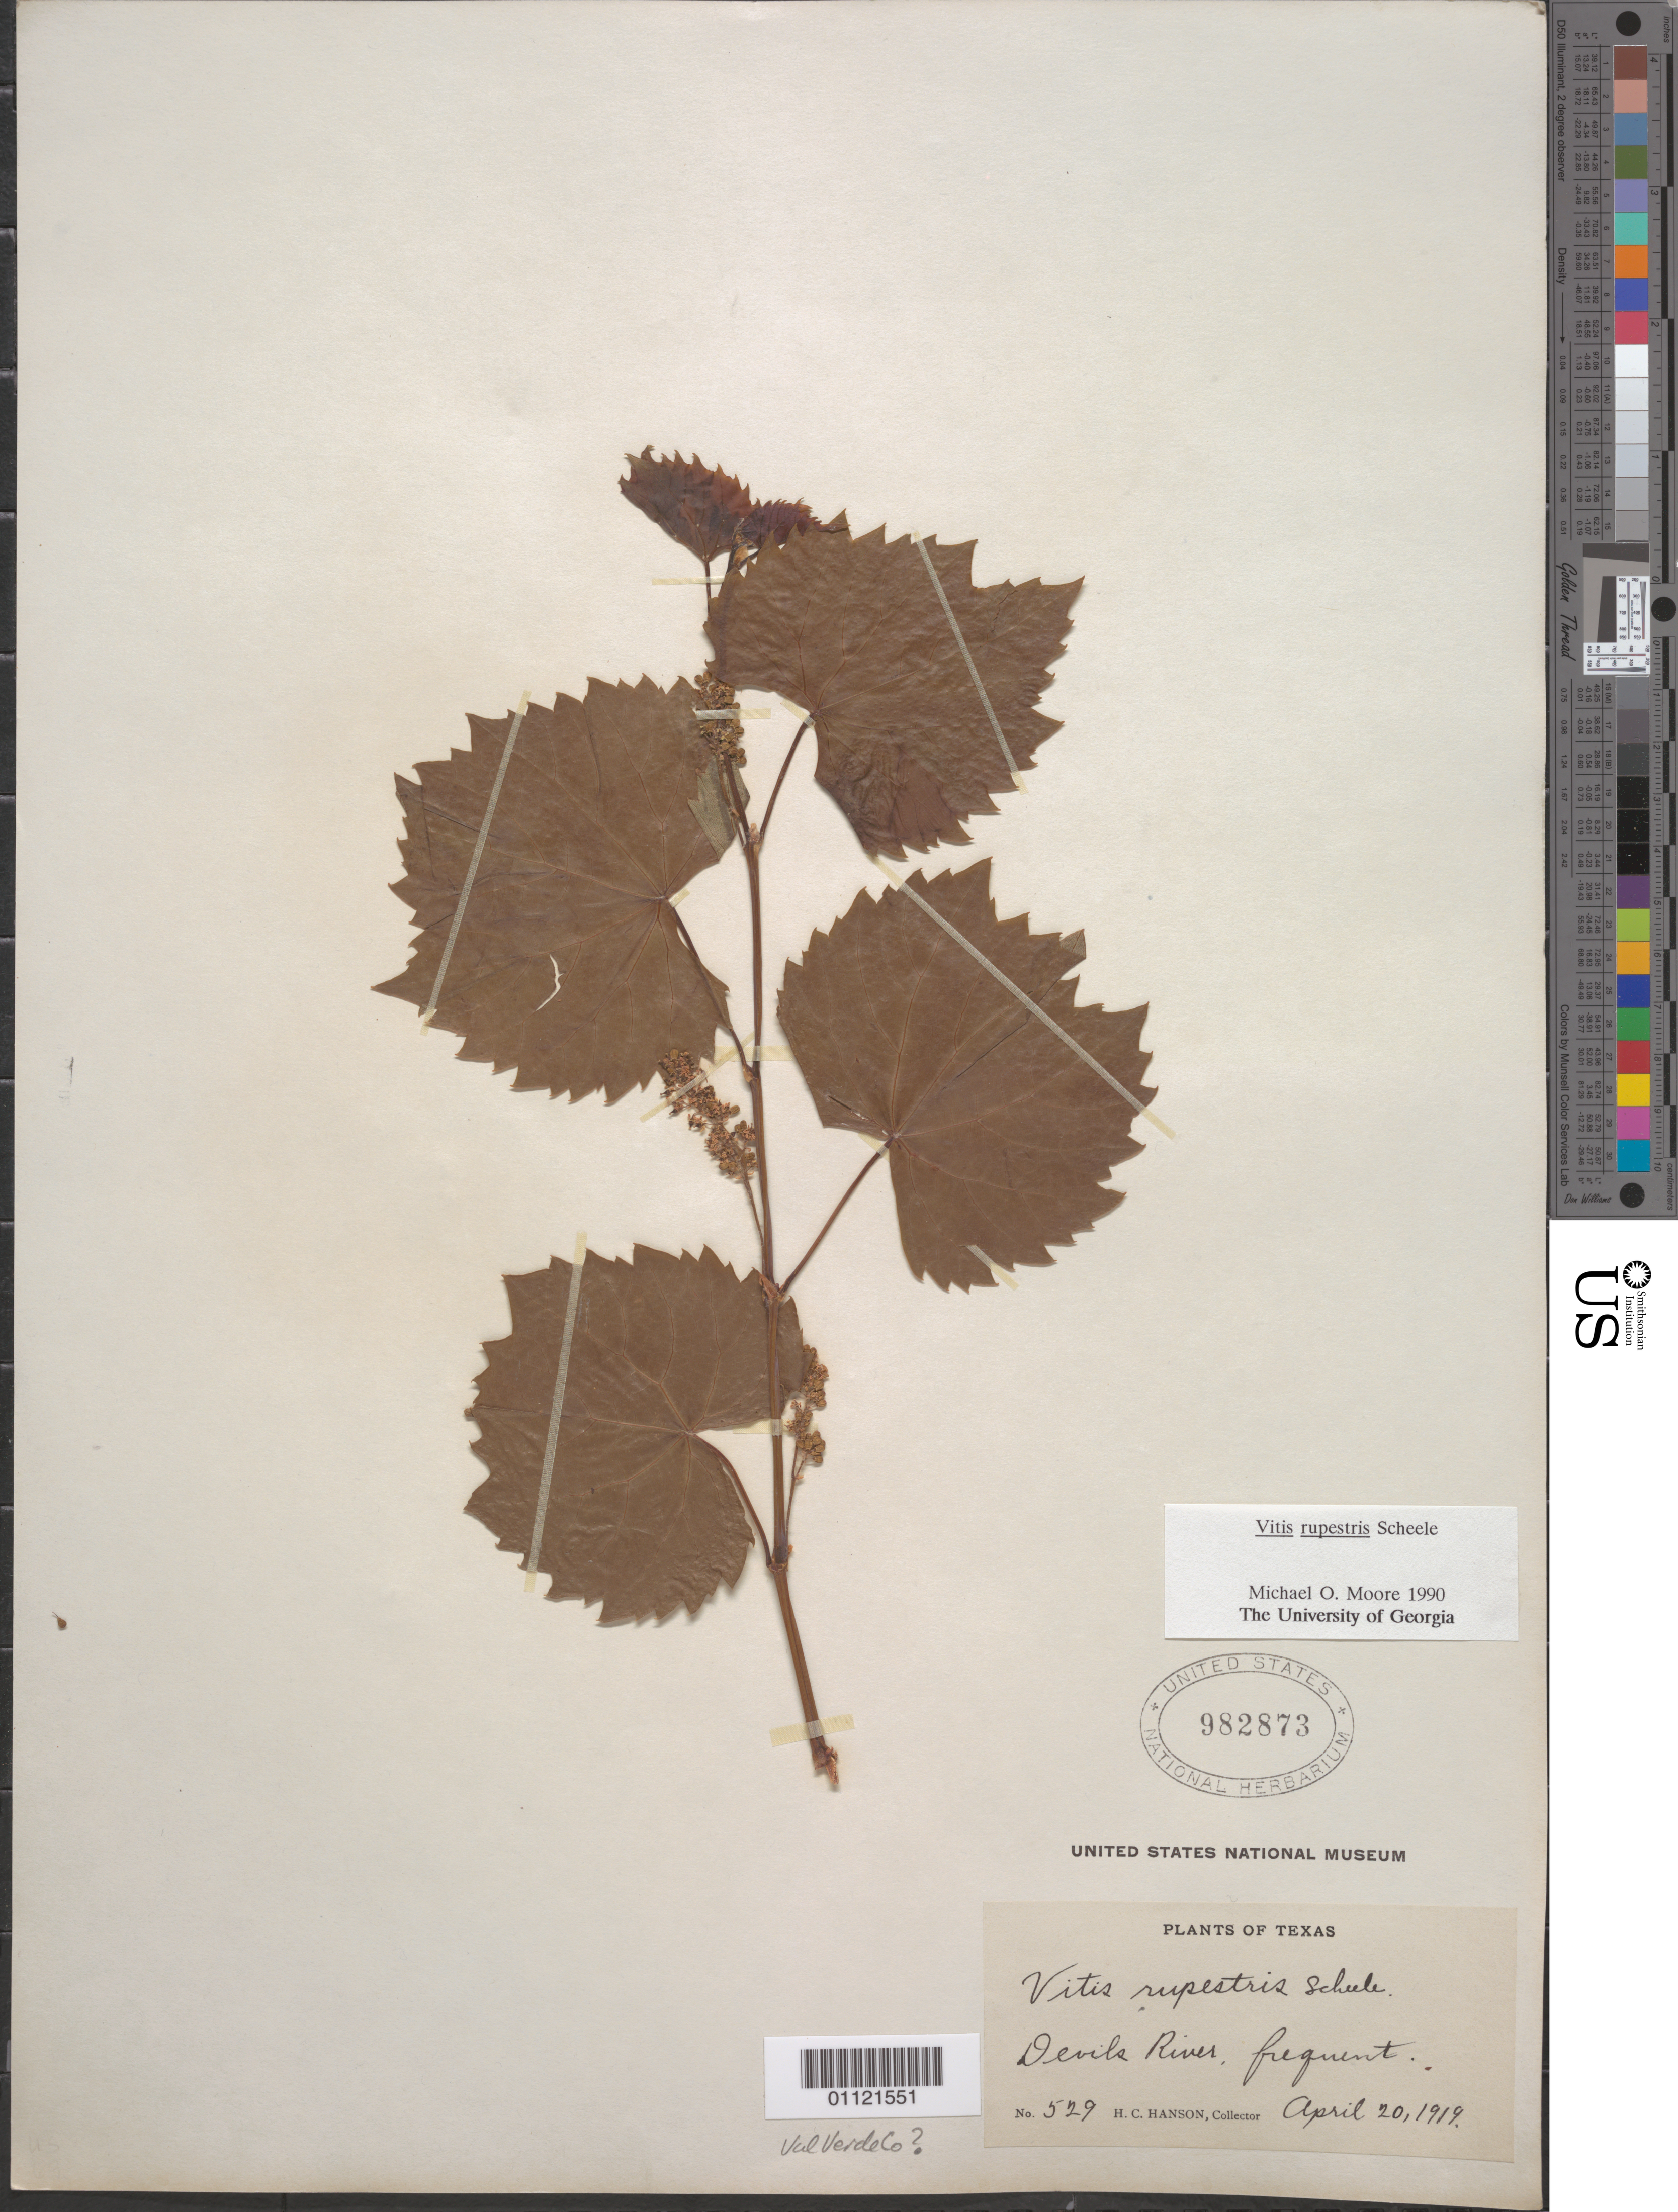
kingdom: Plantae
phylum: Tracheophyta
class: Magnoliopsida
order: Vitales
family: Vitaceae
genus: Vitis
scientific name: Vitis rupestris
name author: Scheele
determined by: Moore, M. O.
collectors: H. Hanson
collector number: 529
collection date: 1919-04-20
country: United States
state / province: Texas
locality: Devils River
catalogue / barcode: US 982873